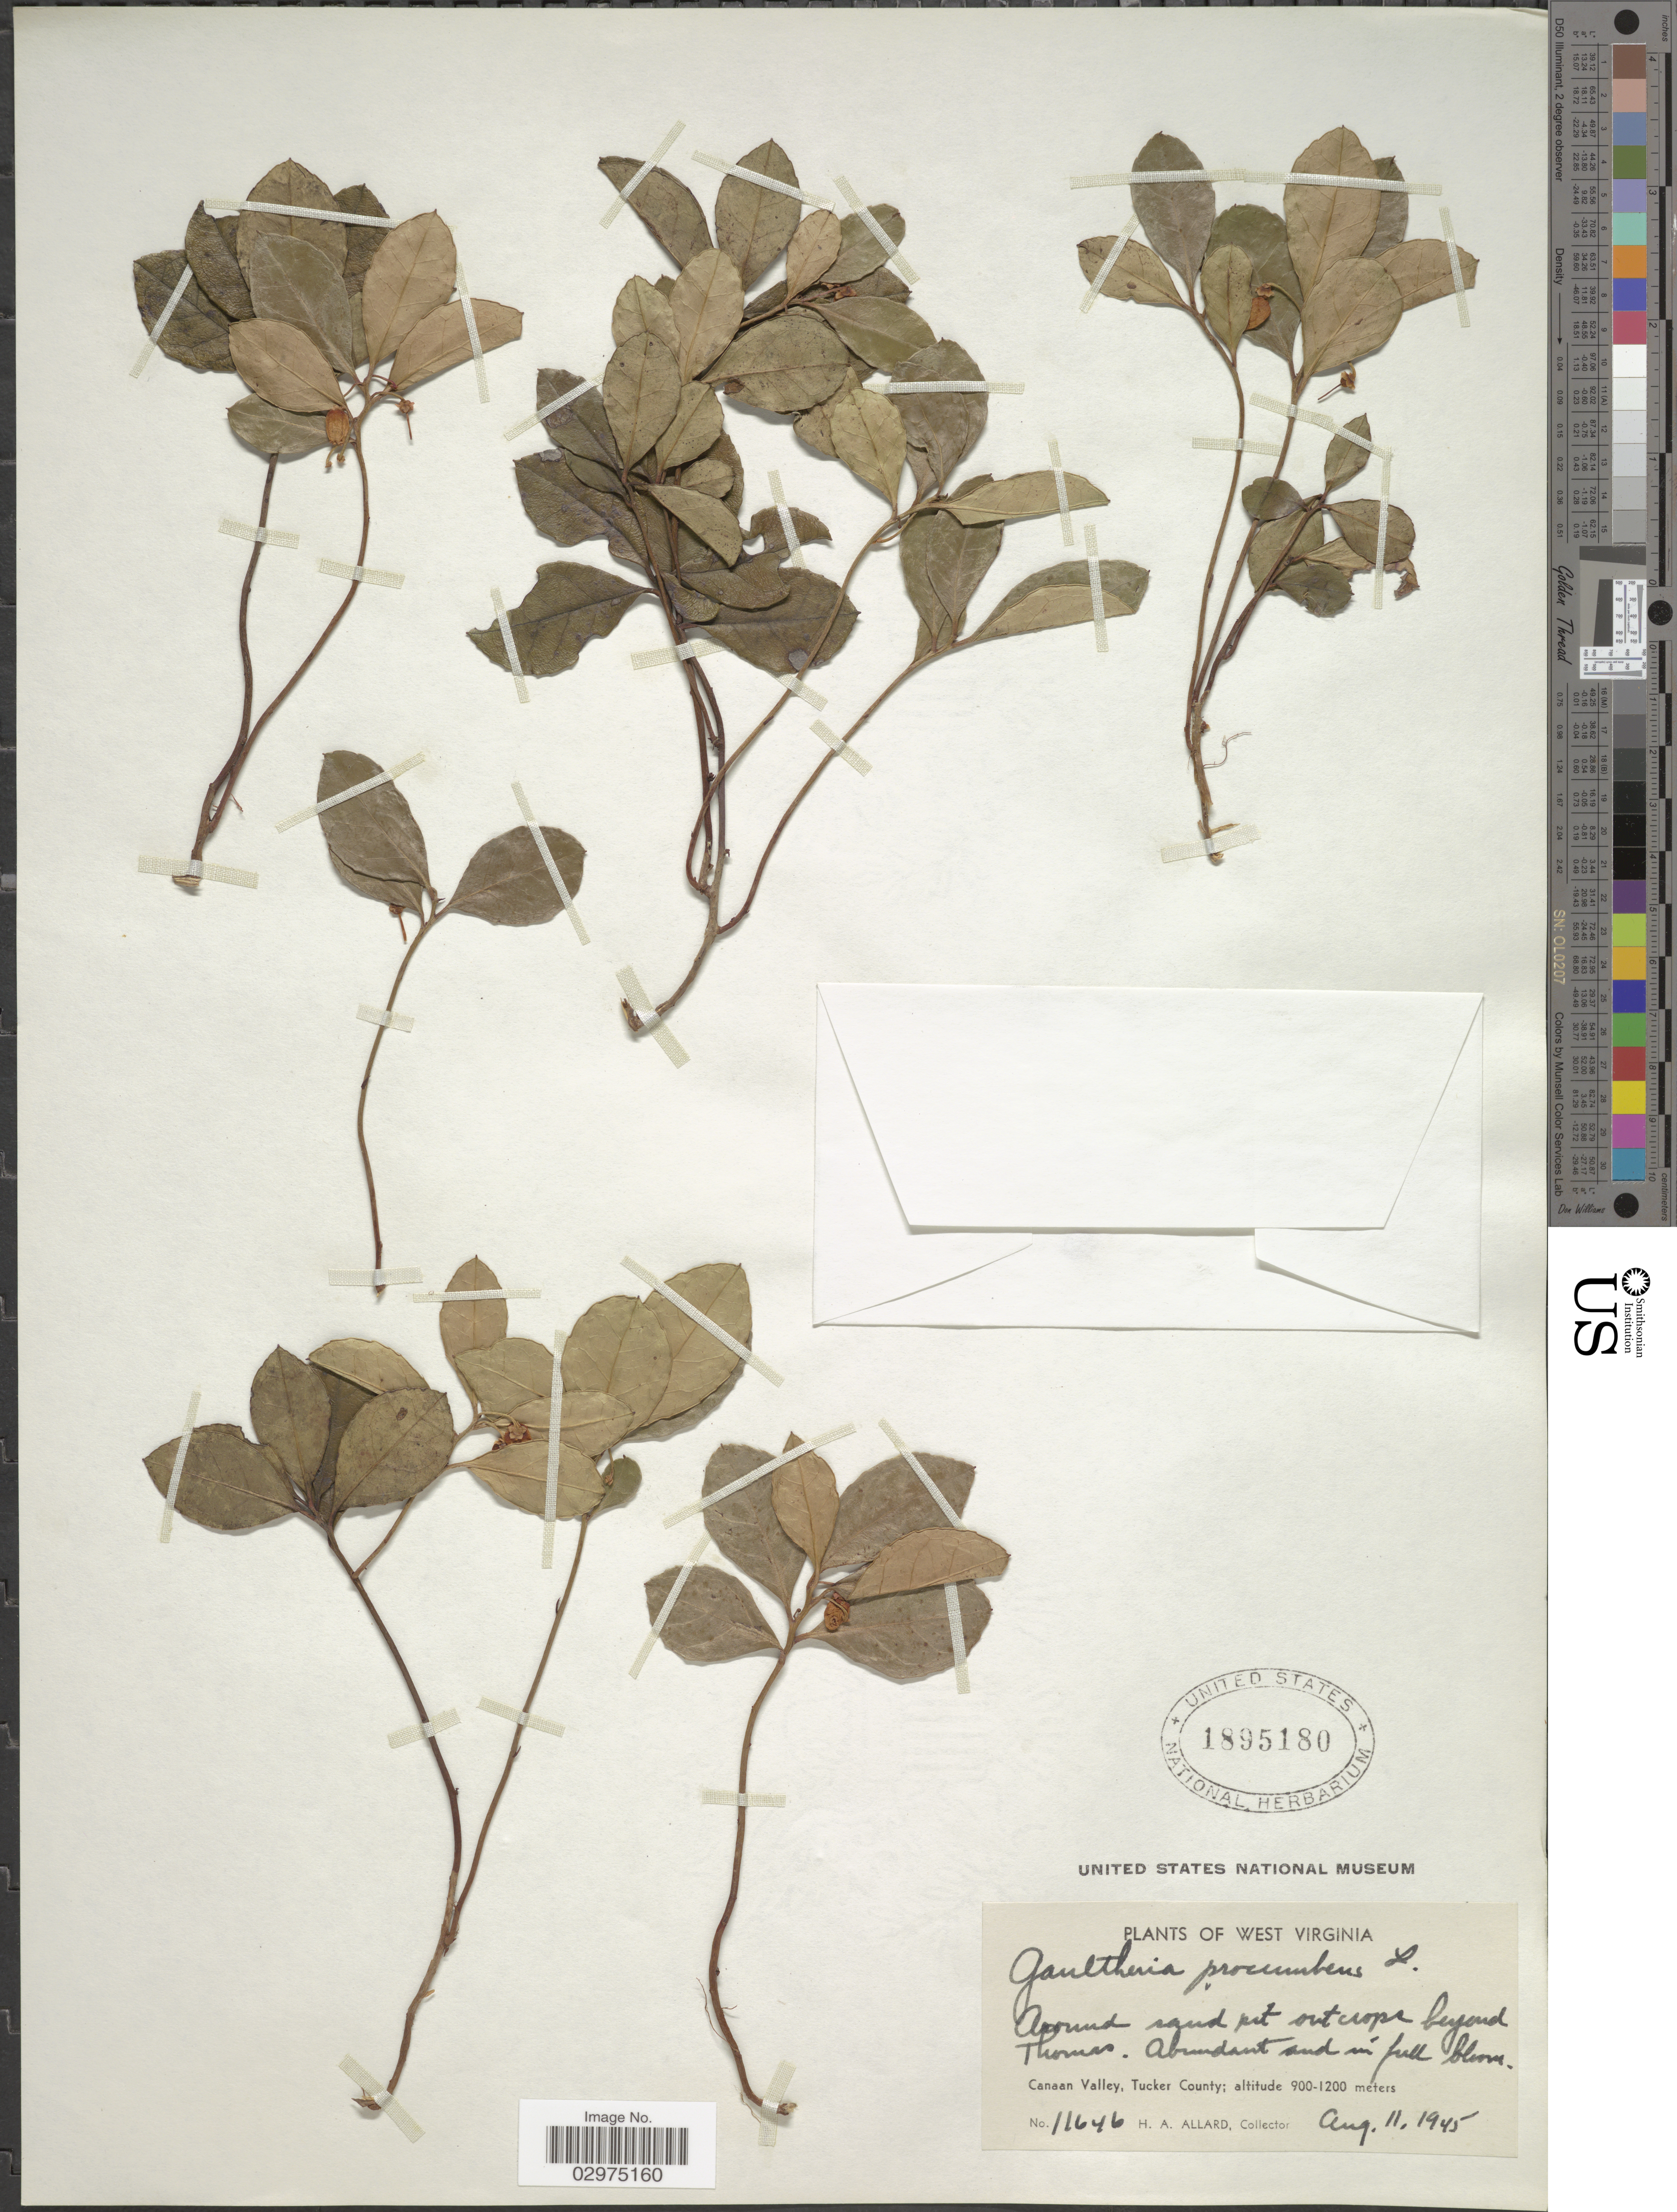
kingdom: Plantae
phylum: Tracheophyta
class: Magnoliopsida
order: Ericales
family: Ericaceae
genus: Gaultheria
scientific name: Gaultheria procumbens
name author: L.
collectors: H. A. Allard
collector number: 11646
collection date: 1945-08-11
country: United States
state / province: West Virginia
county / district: Tucker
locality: Around sand pit outcrops beyond Thomas. Canaan Valley, Tucker County.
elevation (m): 900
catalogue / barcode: US 1895180